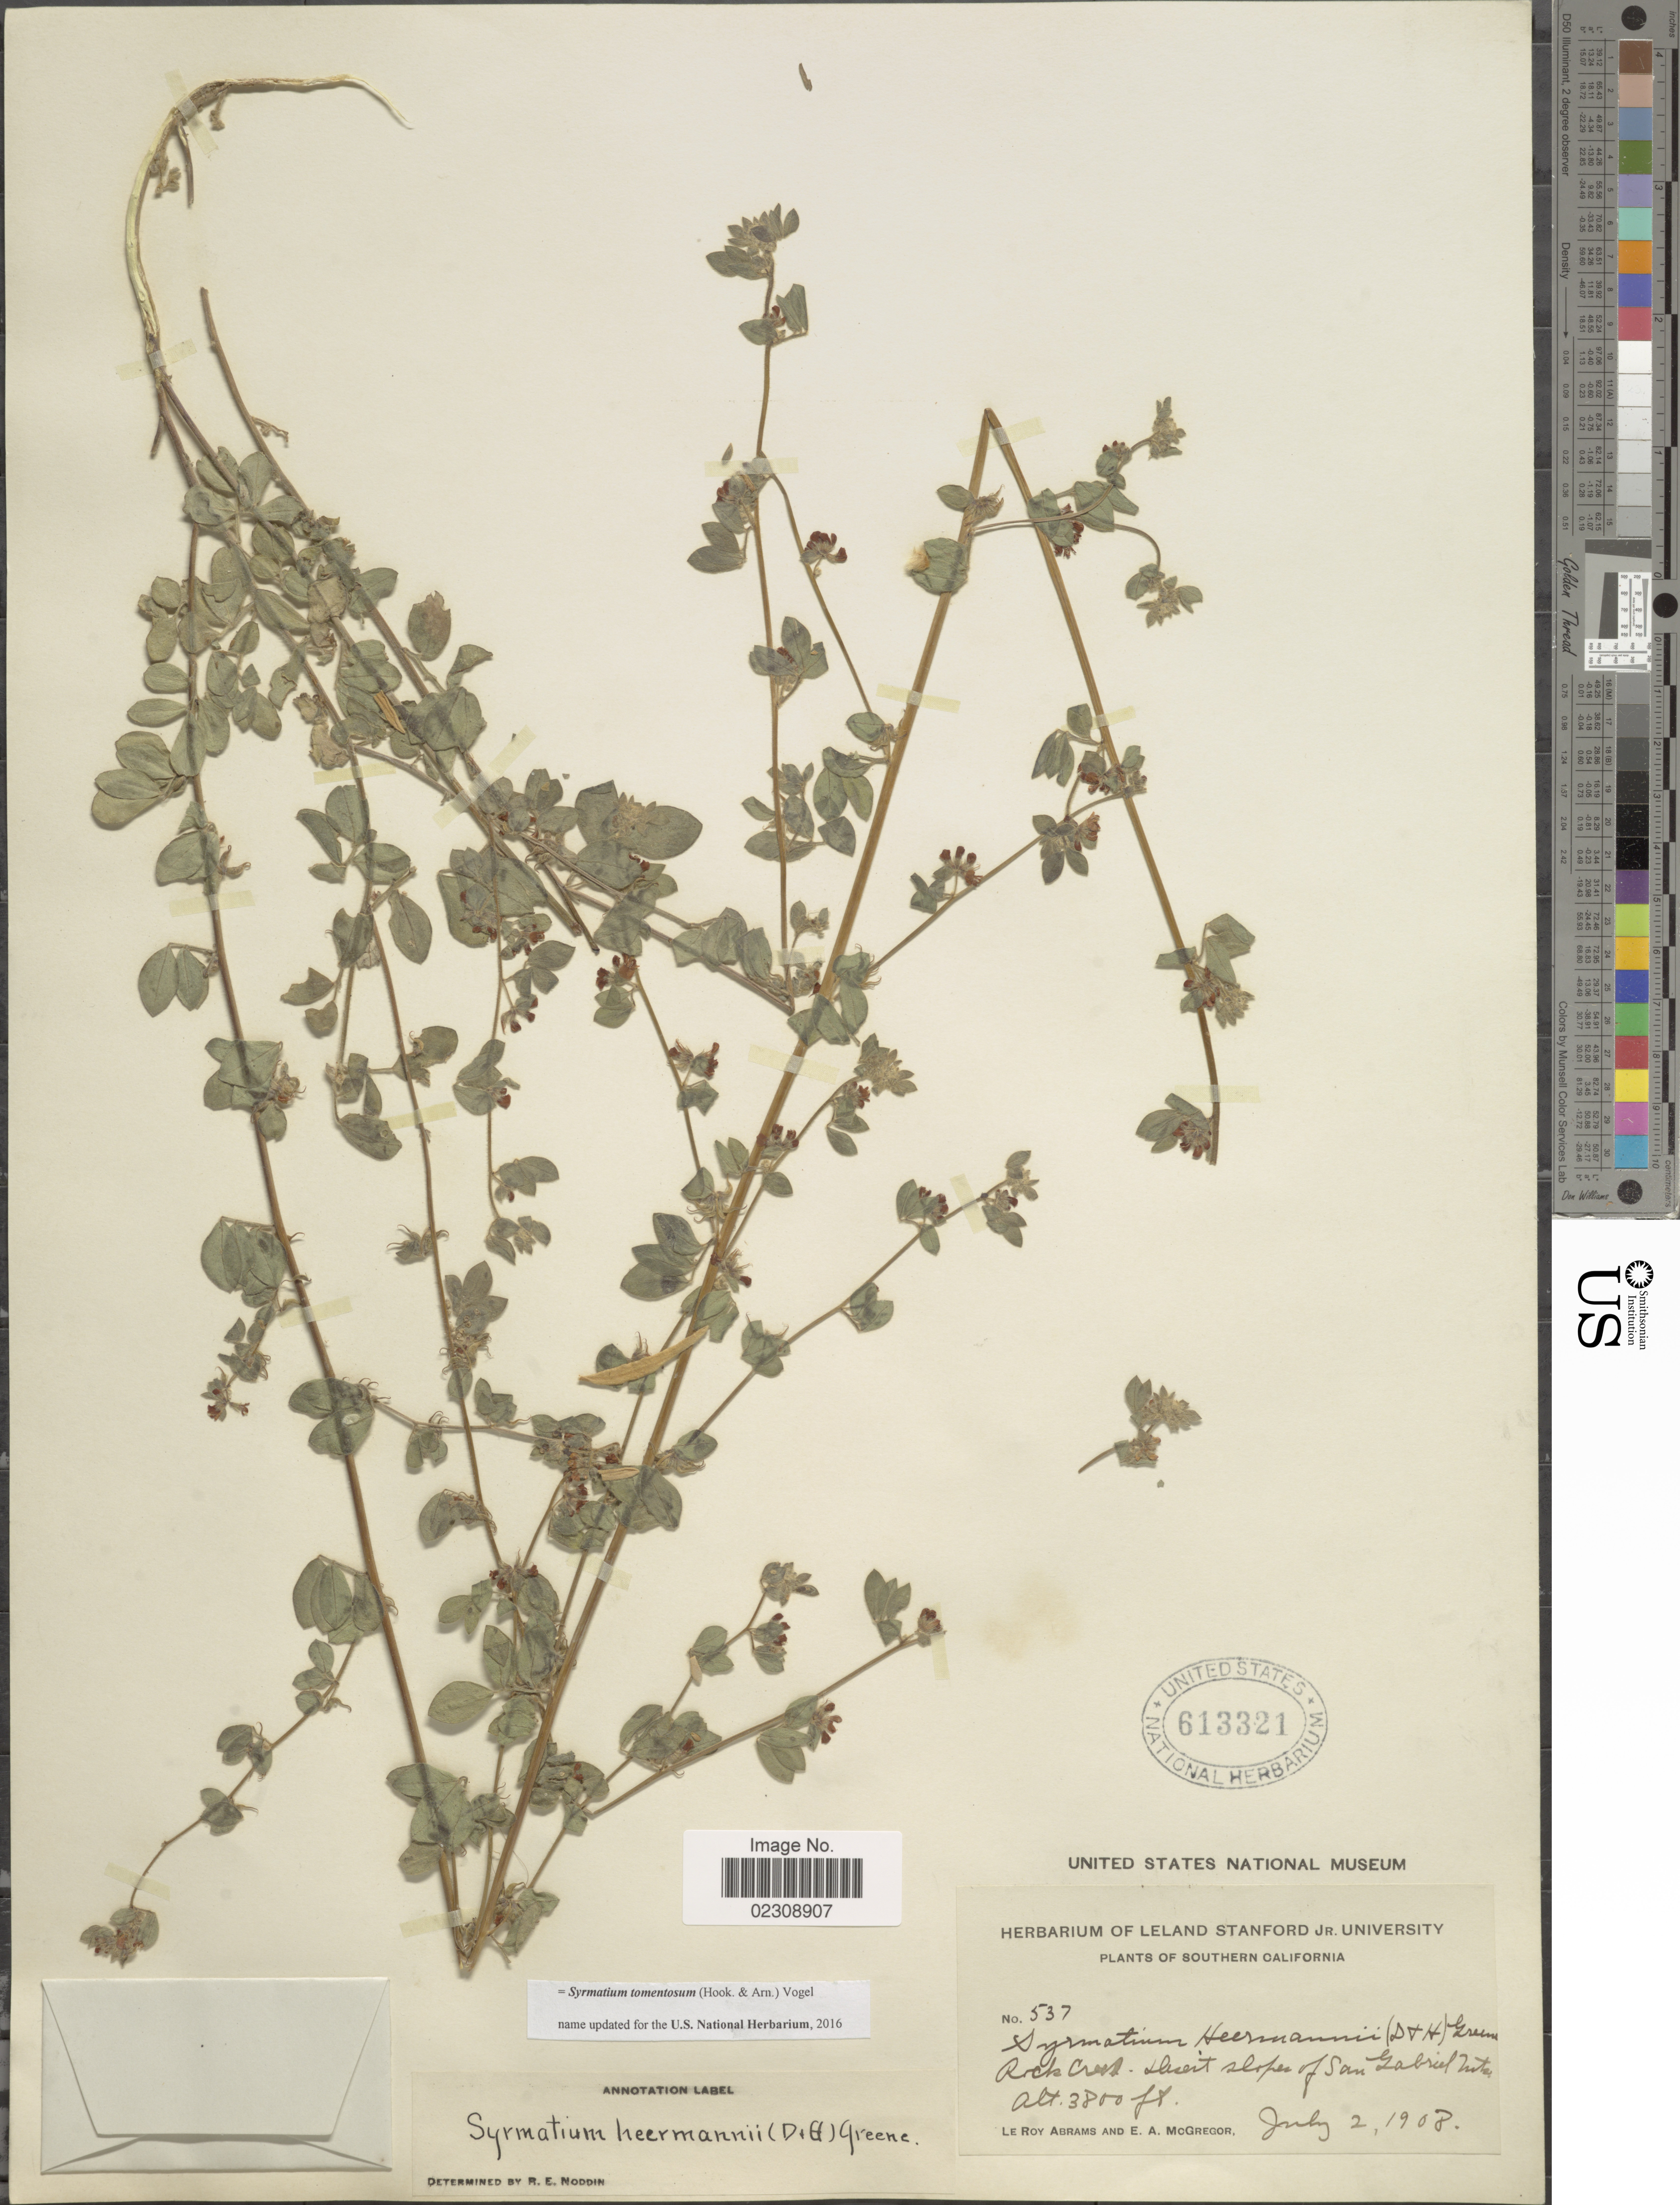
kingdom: Plantae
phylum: Tracheophyta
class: Magnoliopsida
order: Fabales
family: Fabaceae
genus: Syrmatium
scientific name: Syrmatium tomentosum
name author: (Hook. & Arn.) Vogel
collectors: L. Abrams & E. A. McGregor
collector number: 537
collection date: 1908-07-02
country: United States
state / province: California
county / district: Los Angeles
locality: Southern California. Desert slopes of San Gabriel Mts.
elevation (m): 1158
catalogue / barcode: US 613321